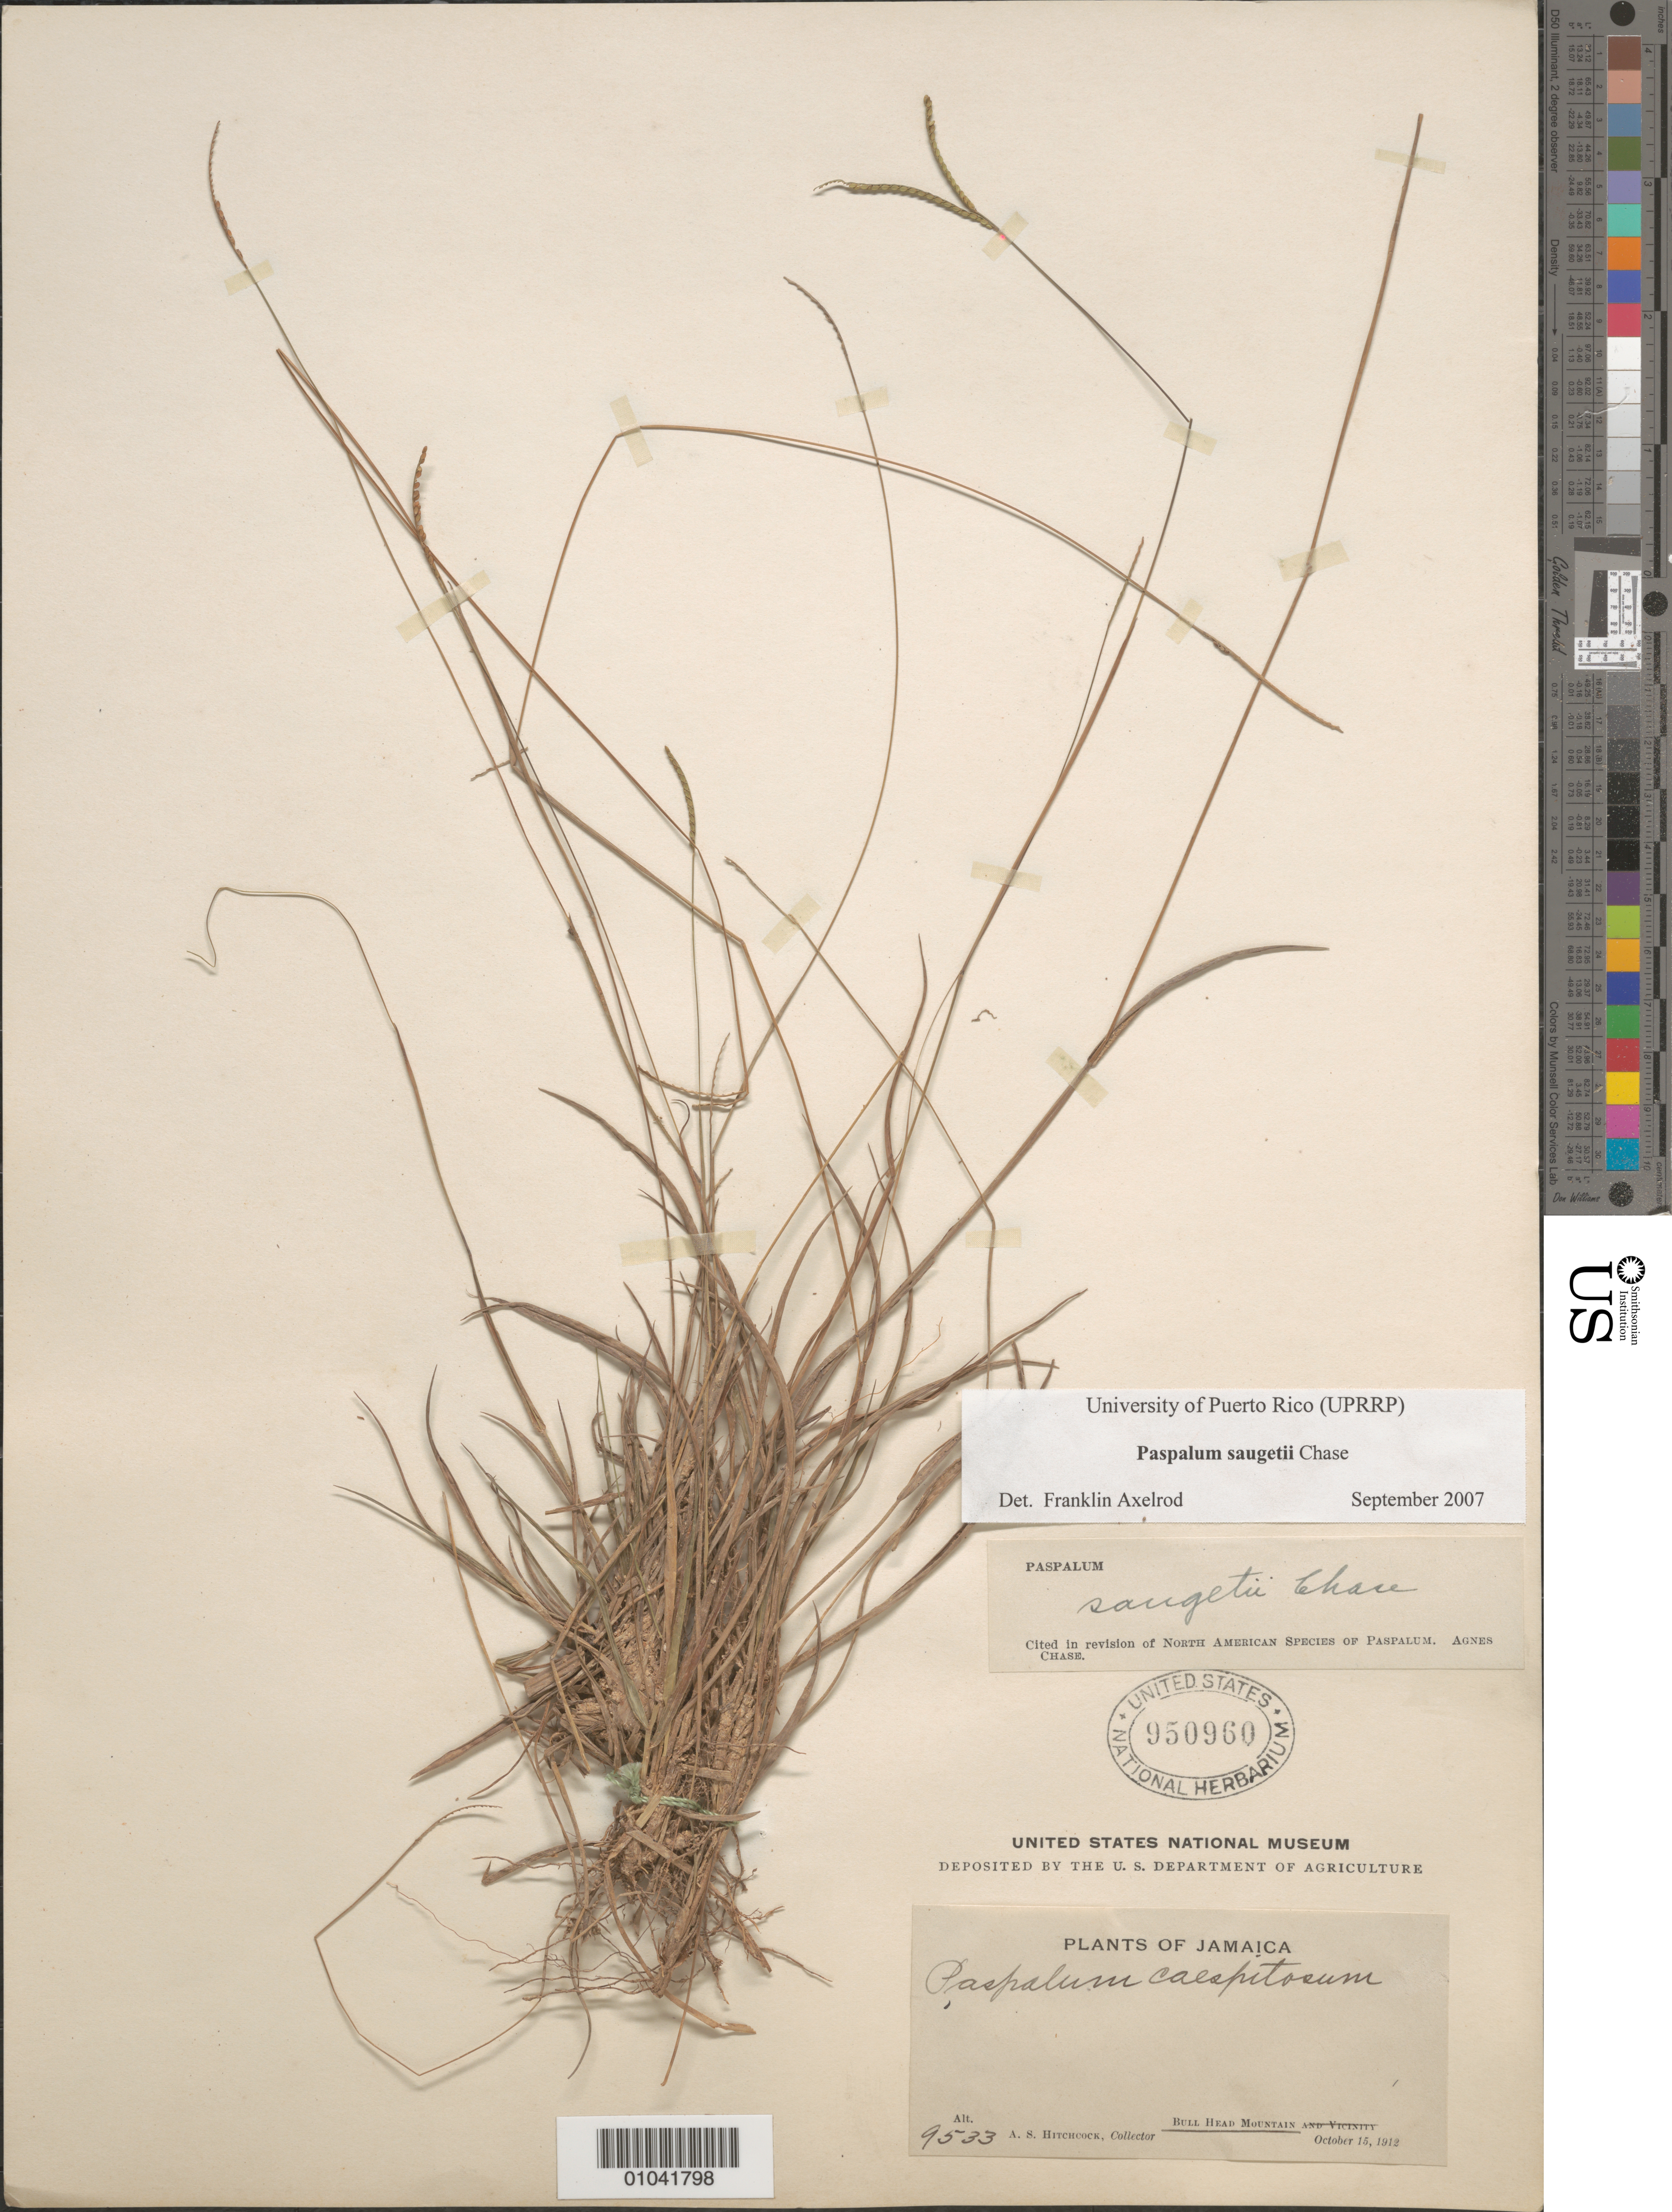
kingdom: Plantae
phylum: Tracheophyta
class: Liliopsida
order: Poales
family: Poaceae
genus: Paspalum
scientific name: Paspalum saugetii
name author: Chase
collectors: A. S. Hitchcock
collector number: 9533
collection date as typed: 15 Oct 1912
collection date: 1912-10-15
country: Jamaica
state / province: Clarendon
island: Jamaica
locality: Bull Head Mountain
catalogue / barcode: US 950960